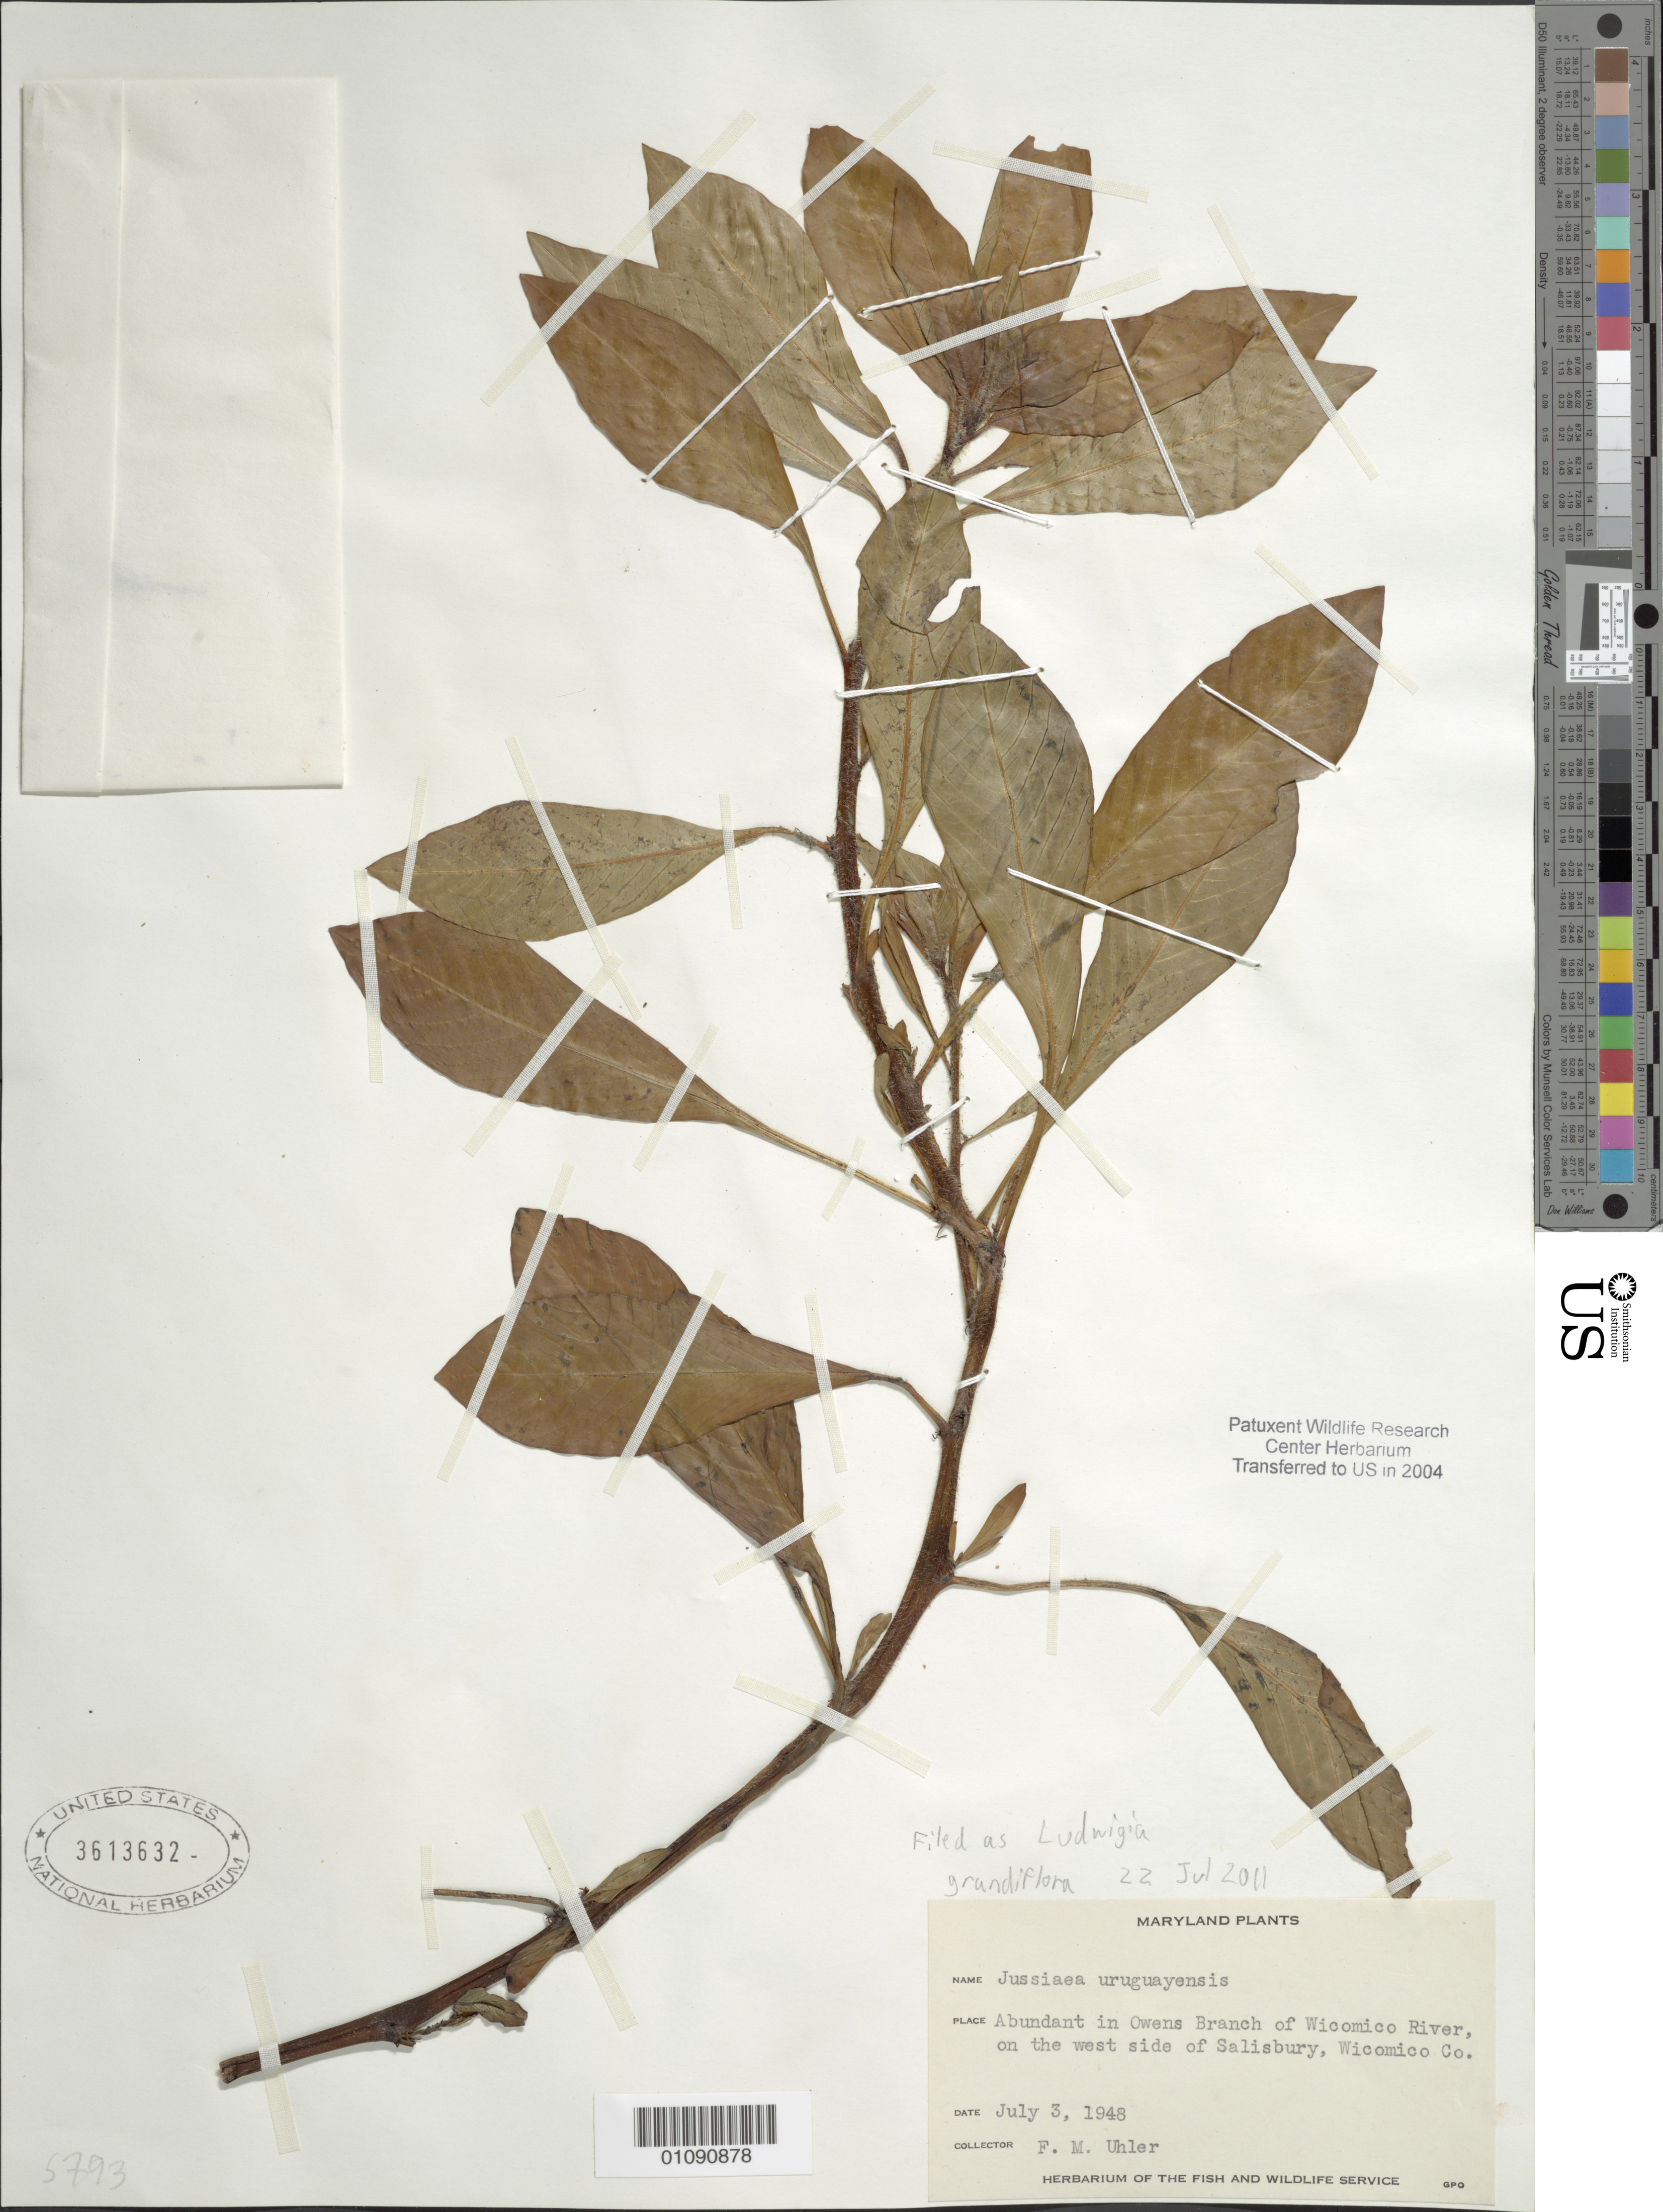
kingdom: Plantae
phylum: Tracheophyta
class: Magnoliopsida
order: Myrtales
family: Onagraceae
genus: Ludwigia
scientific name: Ludwigia grandiflora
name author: (Michx.) Greuter & Burdet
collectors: F. M. Uhler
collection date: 1948-07-03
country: United States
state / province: Maryland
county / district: Wicomico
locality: Wicomico River, on the W. side of Salisbury. Abundant in Owens Branch.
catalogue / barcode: US 3613632